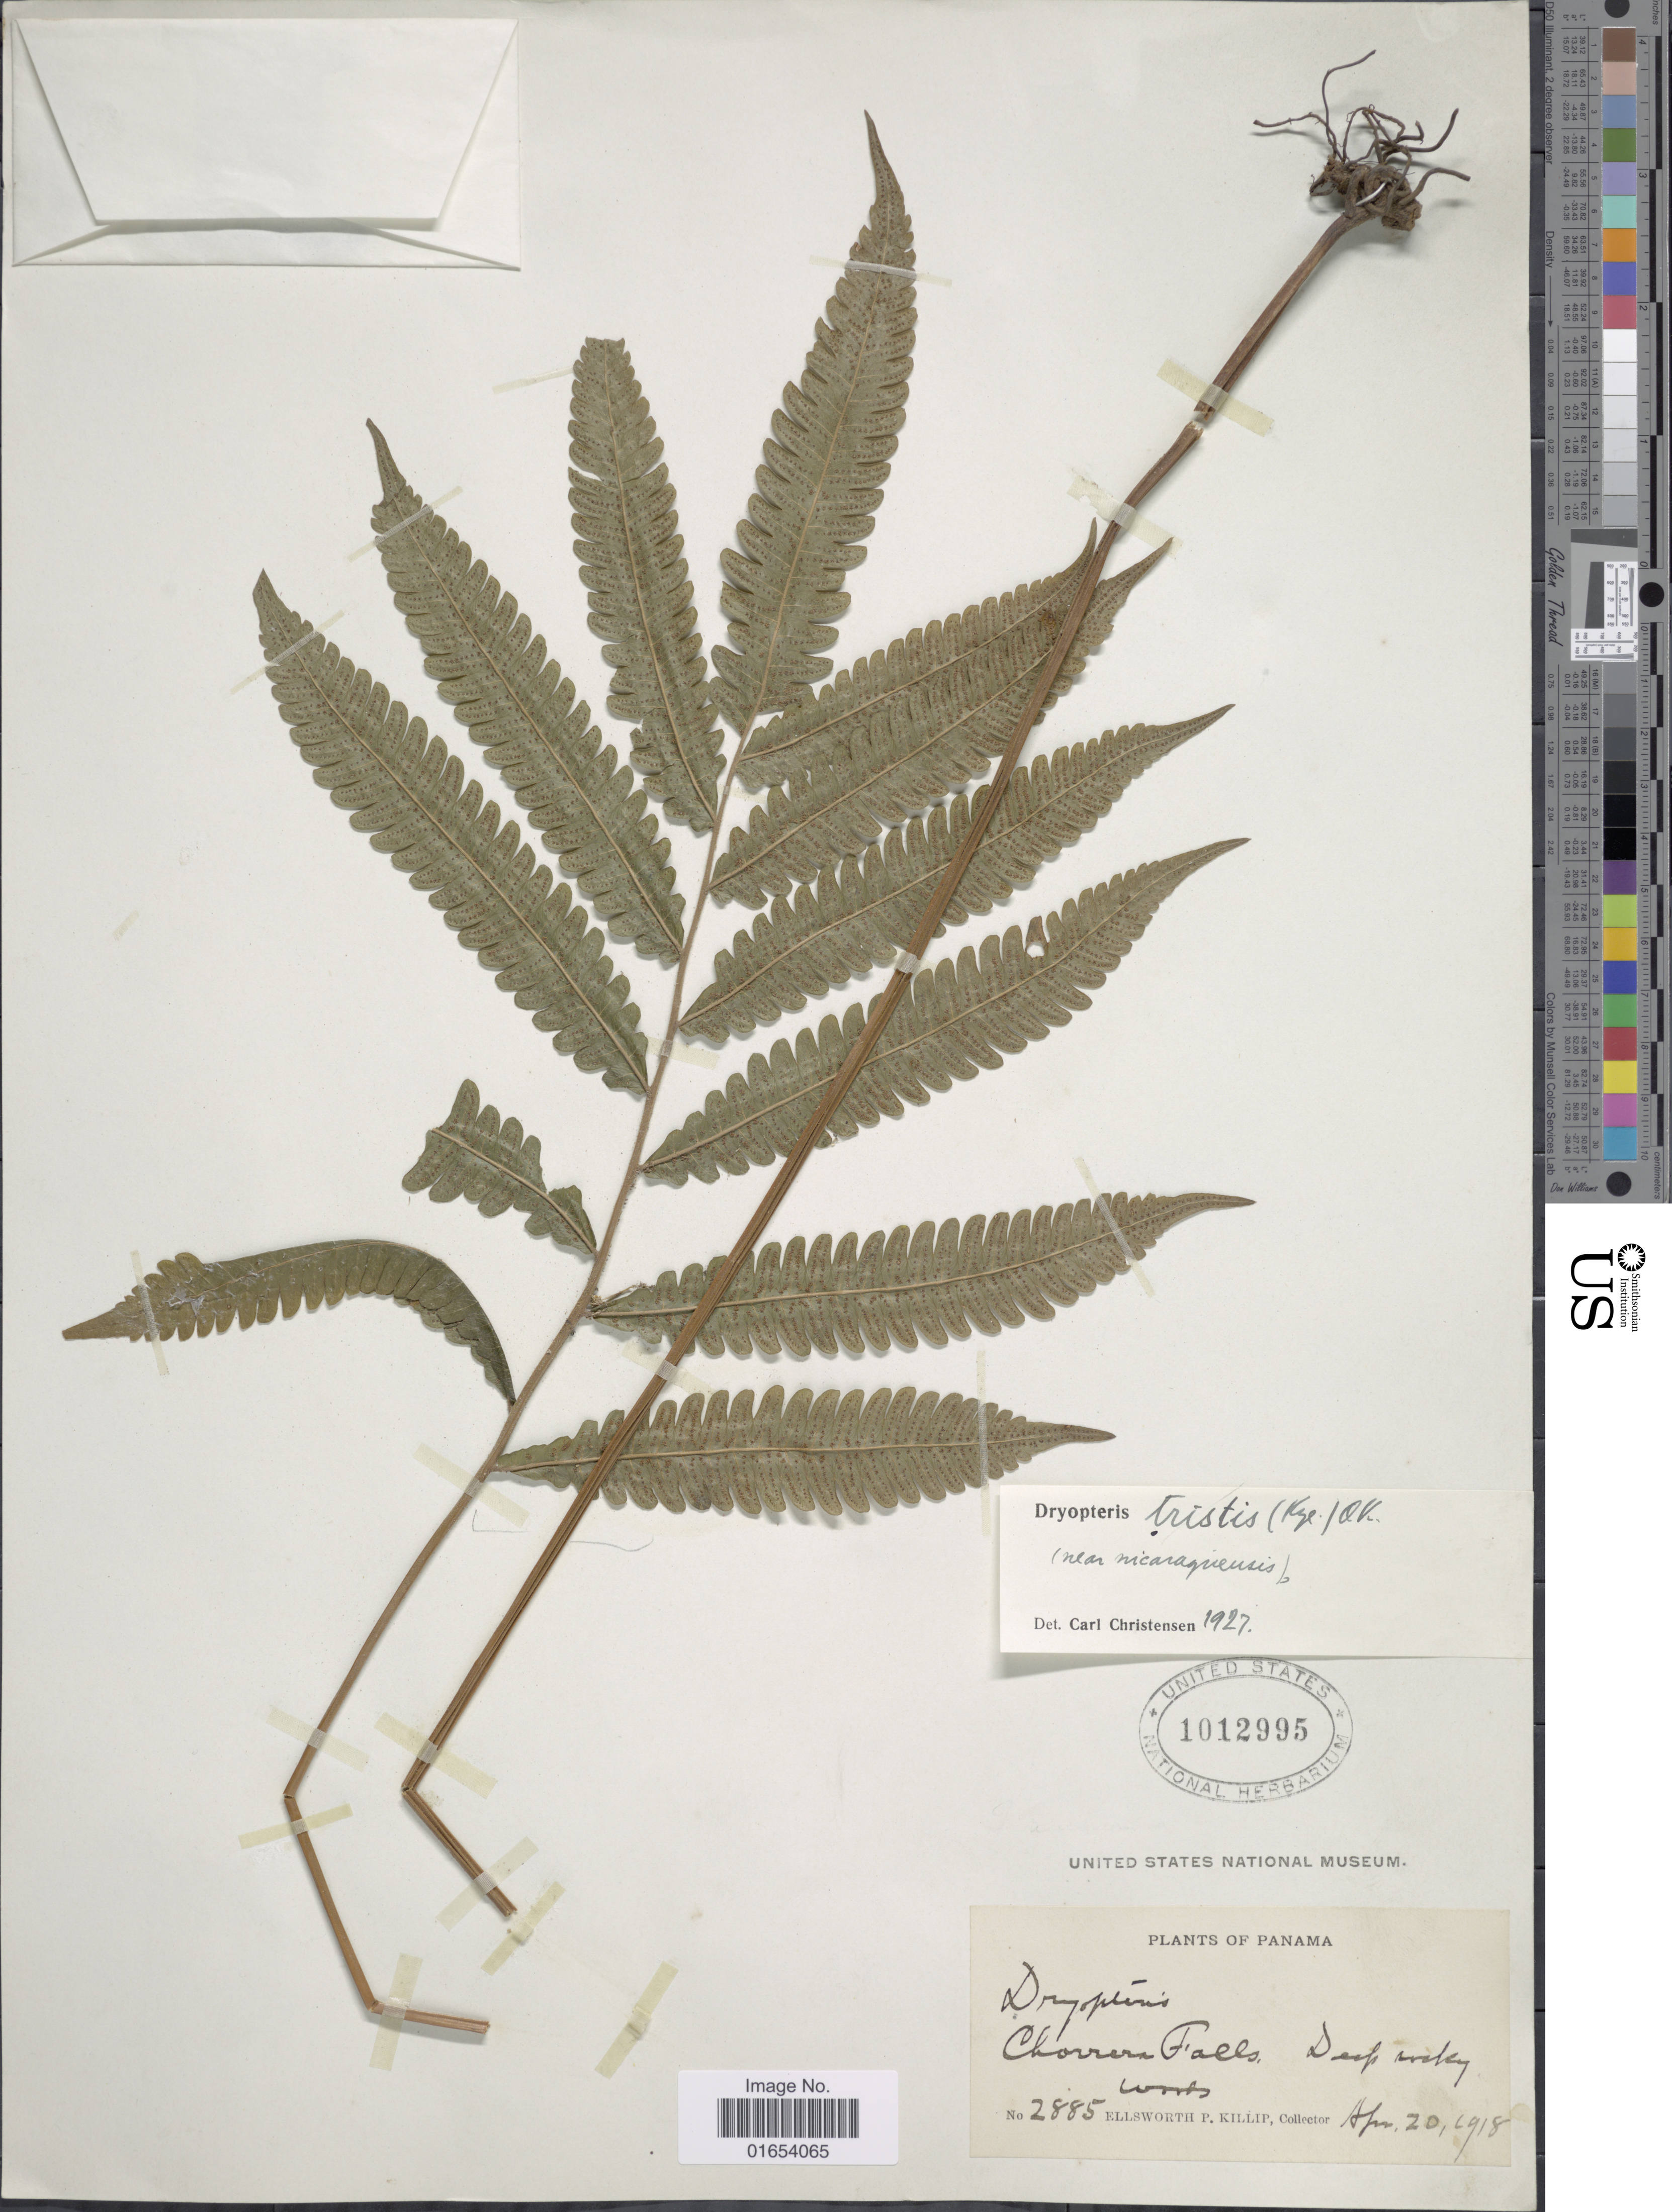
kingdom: Plantae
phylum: Tracheophyta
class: Polypodiopsida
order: Polypodiales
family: Thelypteridaceae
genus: Goniopteris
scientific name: Goniopteris nicaraguensis (C. Chr.) comb. nov., ined 2015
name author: (C. Chr.)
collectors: E. P. Killip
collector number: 2885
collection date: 1918-04-20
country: Panama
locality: Chorrera Falls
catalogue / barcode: US 1012995